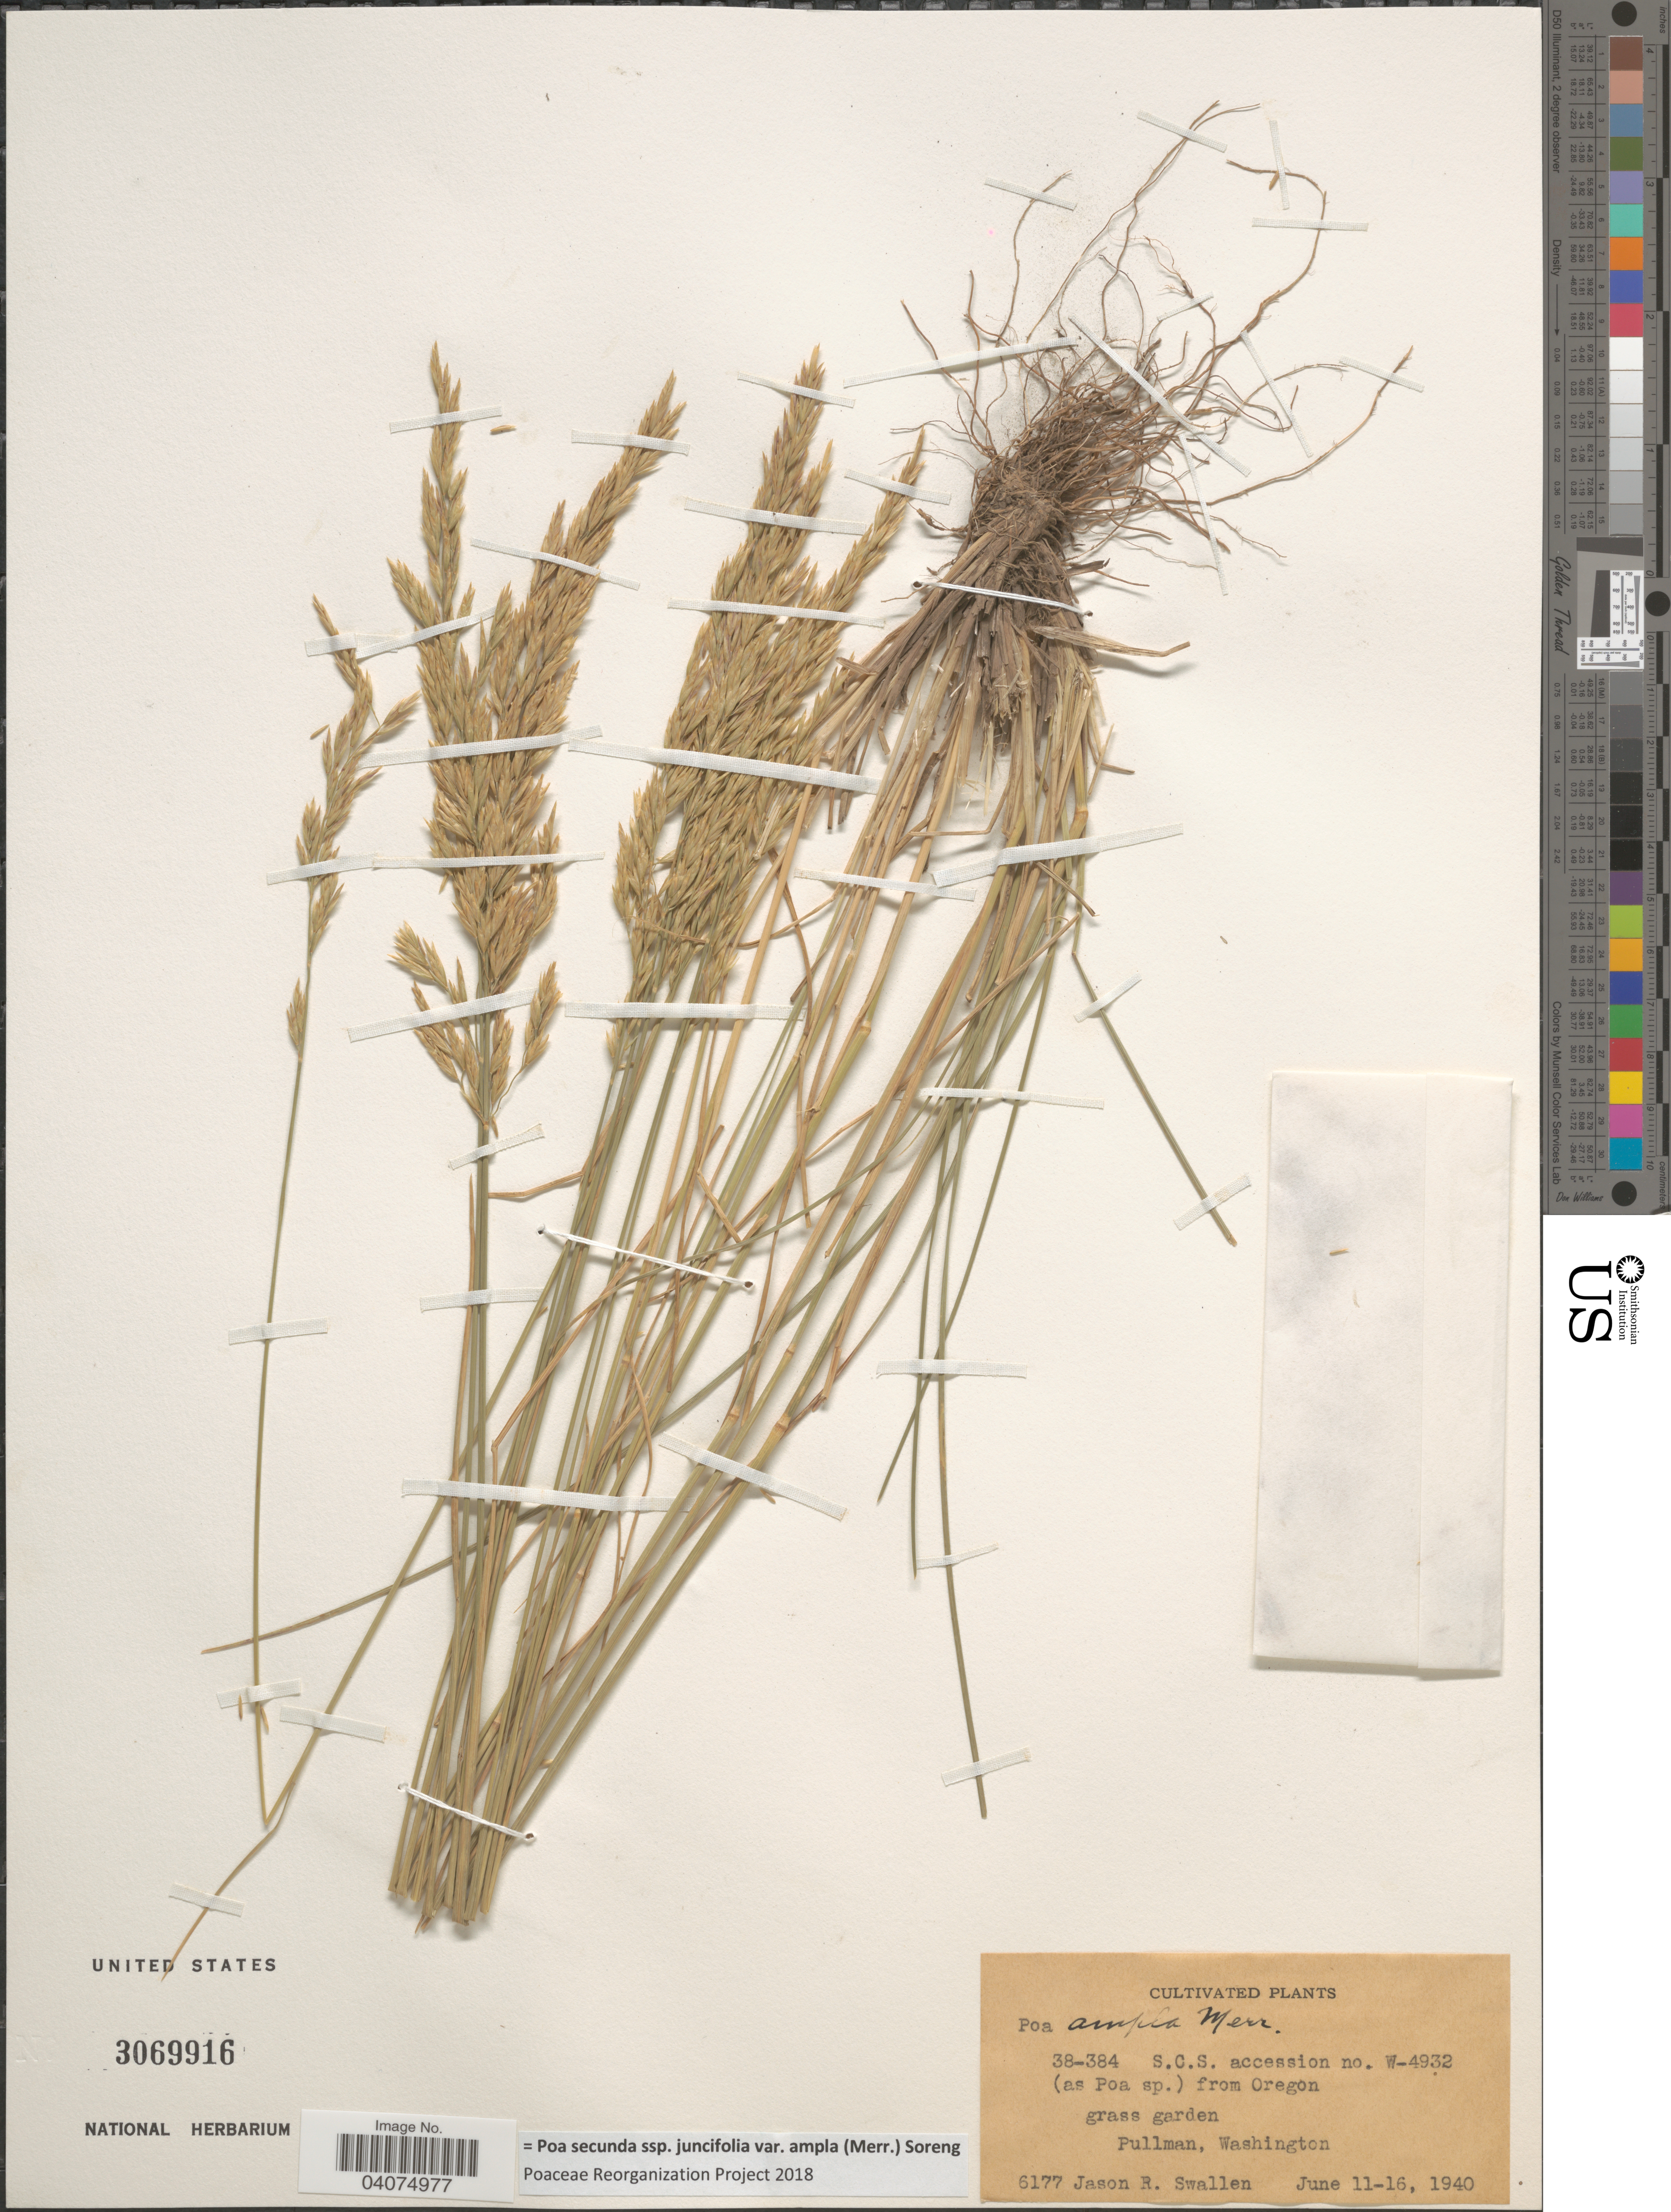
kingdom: Plantae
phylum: Tracheophyta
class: Liliopsida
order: Poales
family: Poaceae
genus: Poa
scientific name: Poa secunda subsp. juncifolia var. ampla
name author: (Merr.) Soreng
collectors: J. R. Swallen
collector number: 6177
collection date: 1940-06-11/1940-06-16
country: United States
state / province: Washington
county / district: Whitman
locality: Grass garden, Pullman.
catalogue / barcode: US 3069916